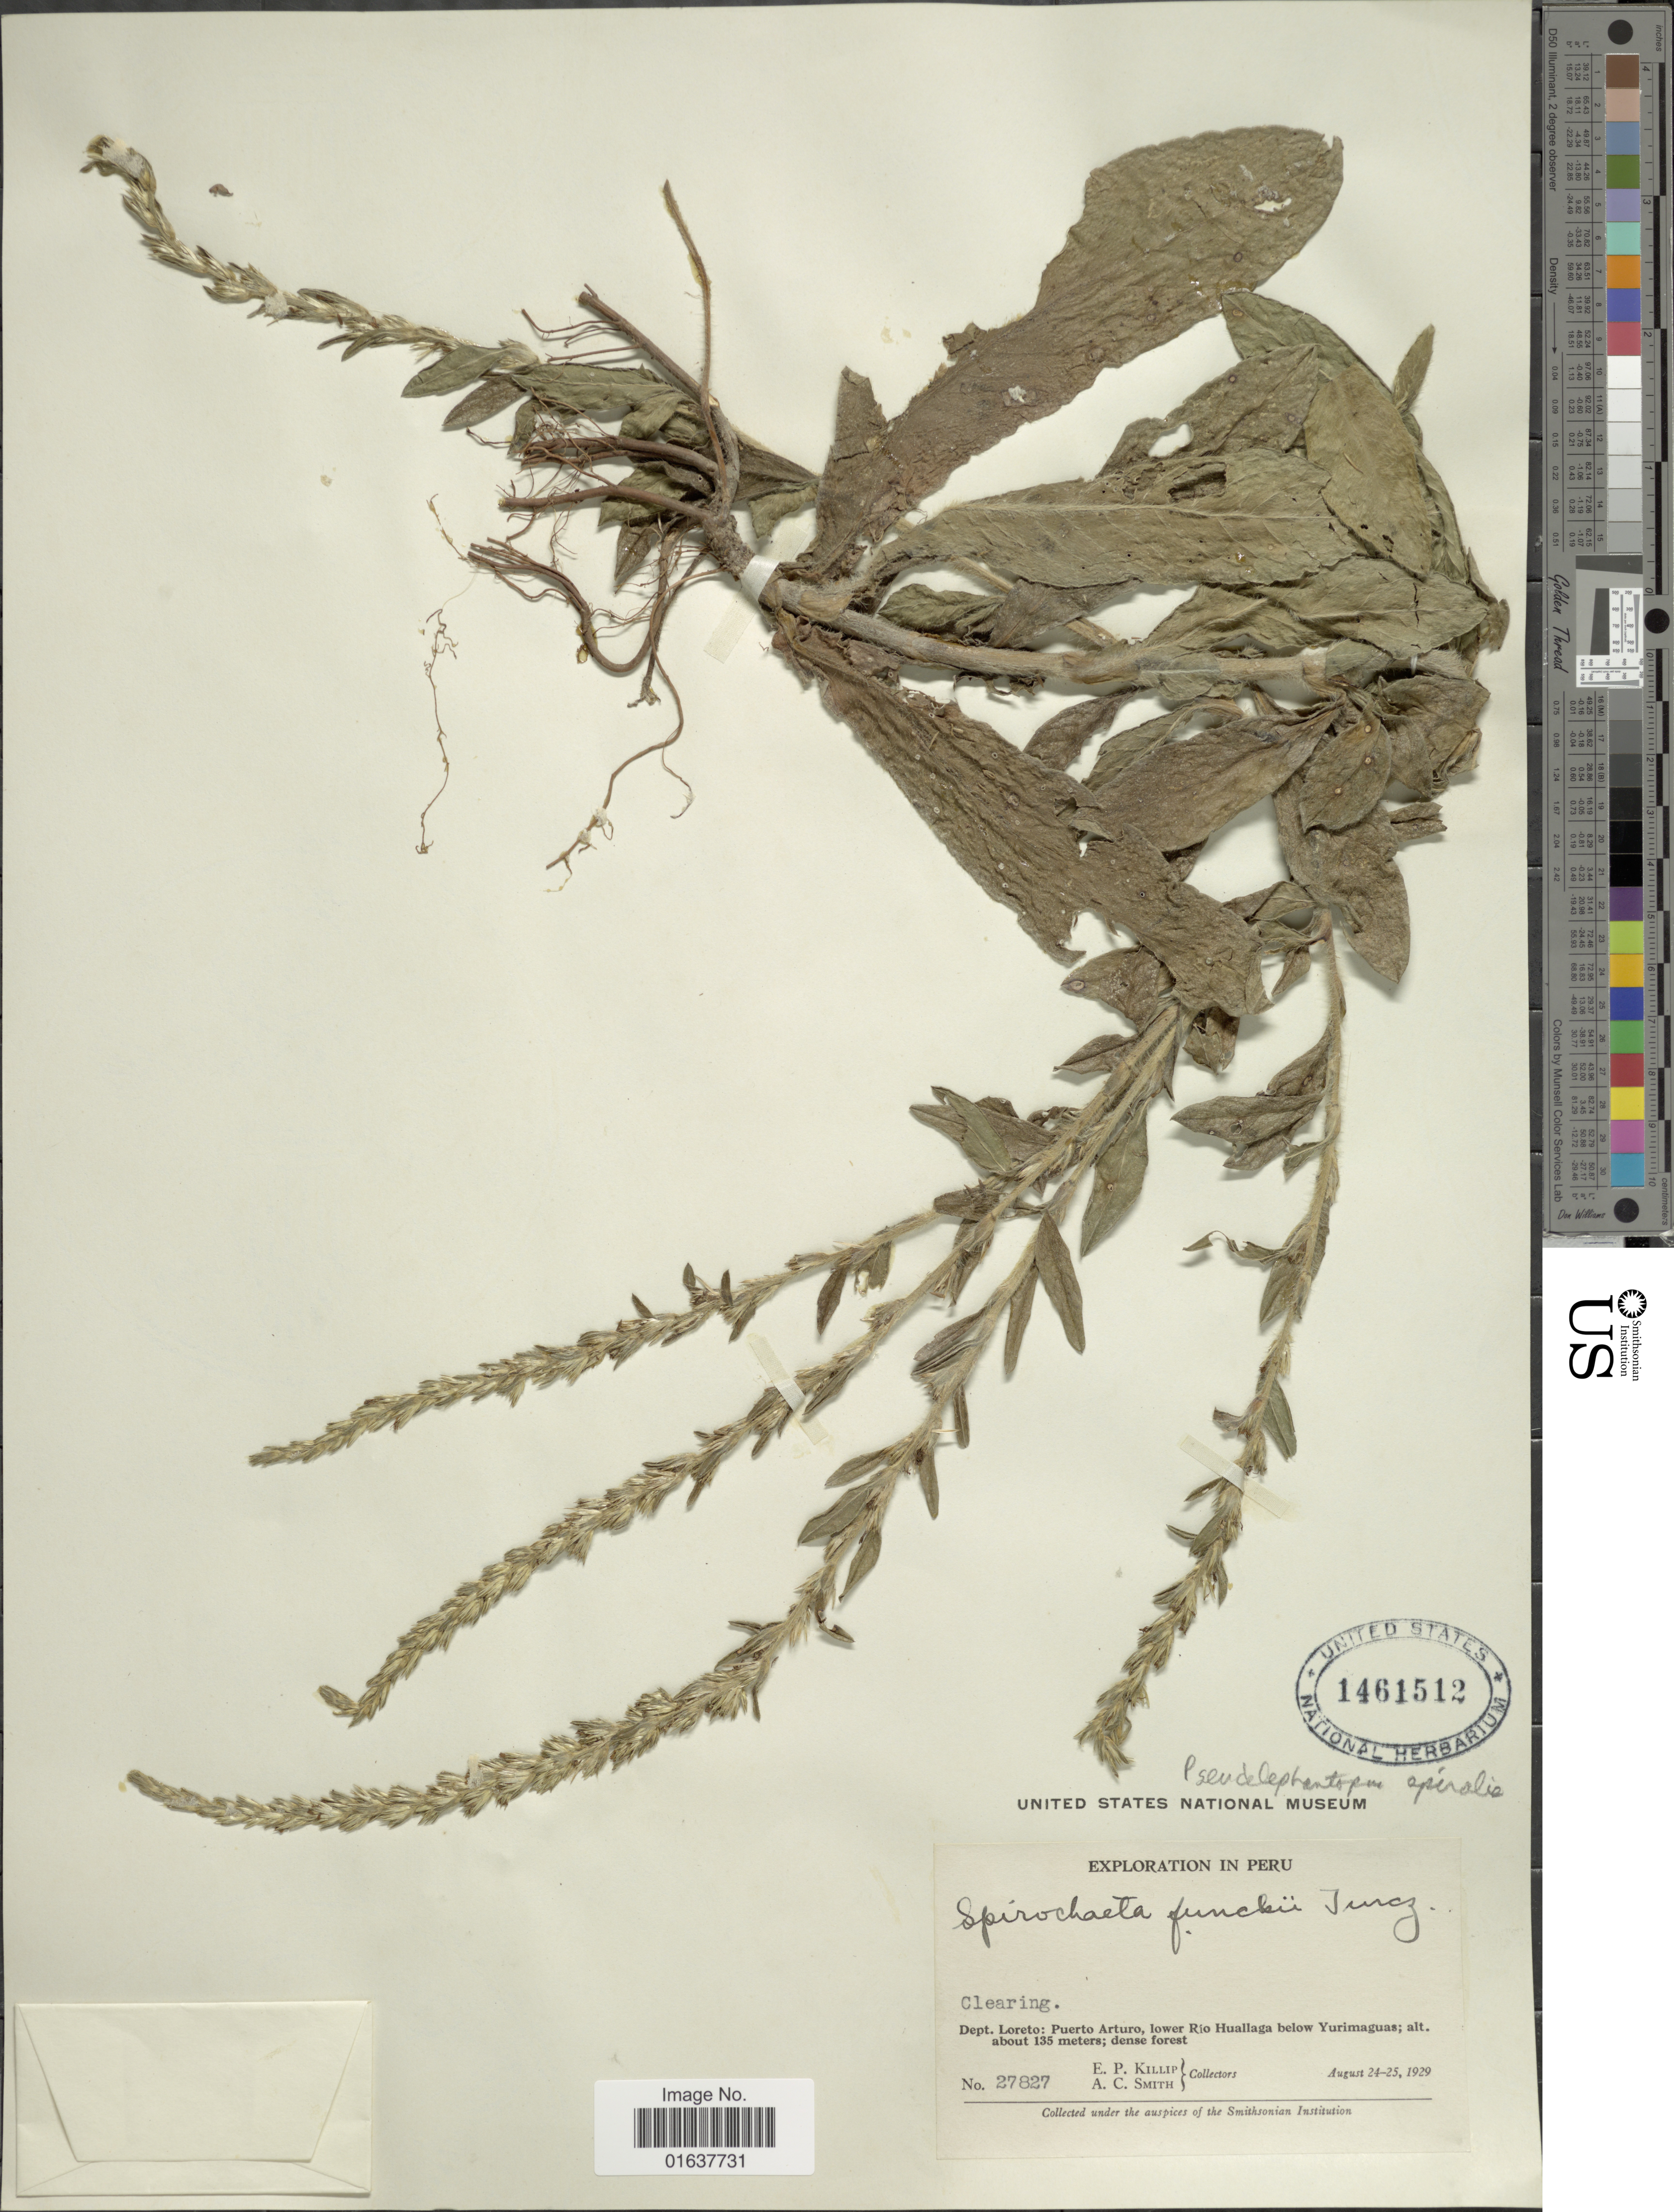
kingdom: Plantae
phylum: Tracheophyta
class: Magnoliopsida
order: Asterales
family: Asteraceae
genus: Pseudelephantopus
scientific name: Pseudelephantopus spiralis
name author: (Less.) Cronquist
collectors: E. P. Killip & A. C. Smith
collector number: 27827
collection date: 1929-08-24/1929-08-25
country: Peru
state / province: Loreto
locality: Puerto Arturo, lower Rio Huallaga below Yurimaguas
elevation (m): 135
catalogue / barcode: US 1461512